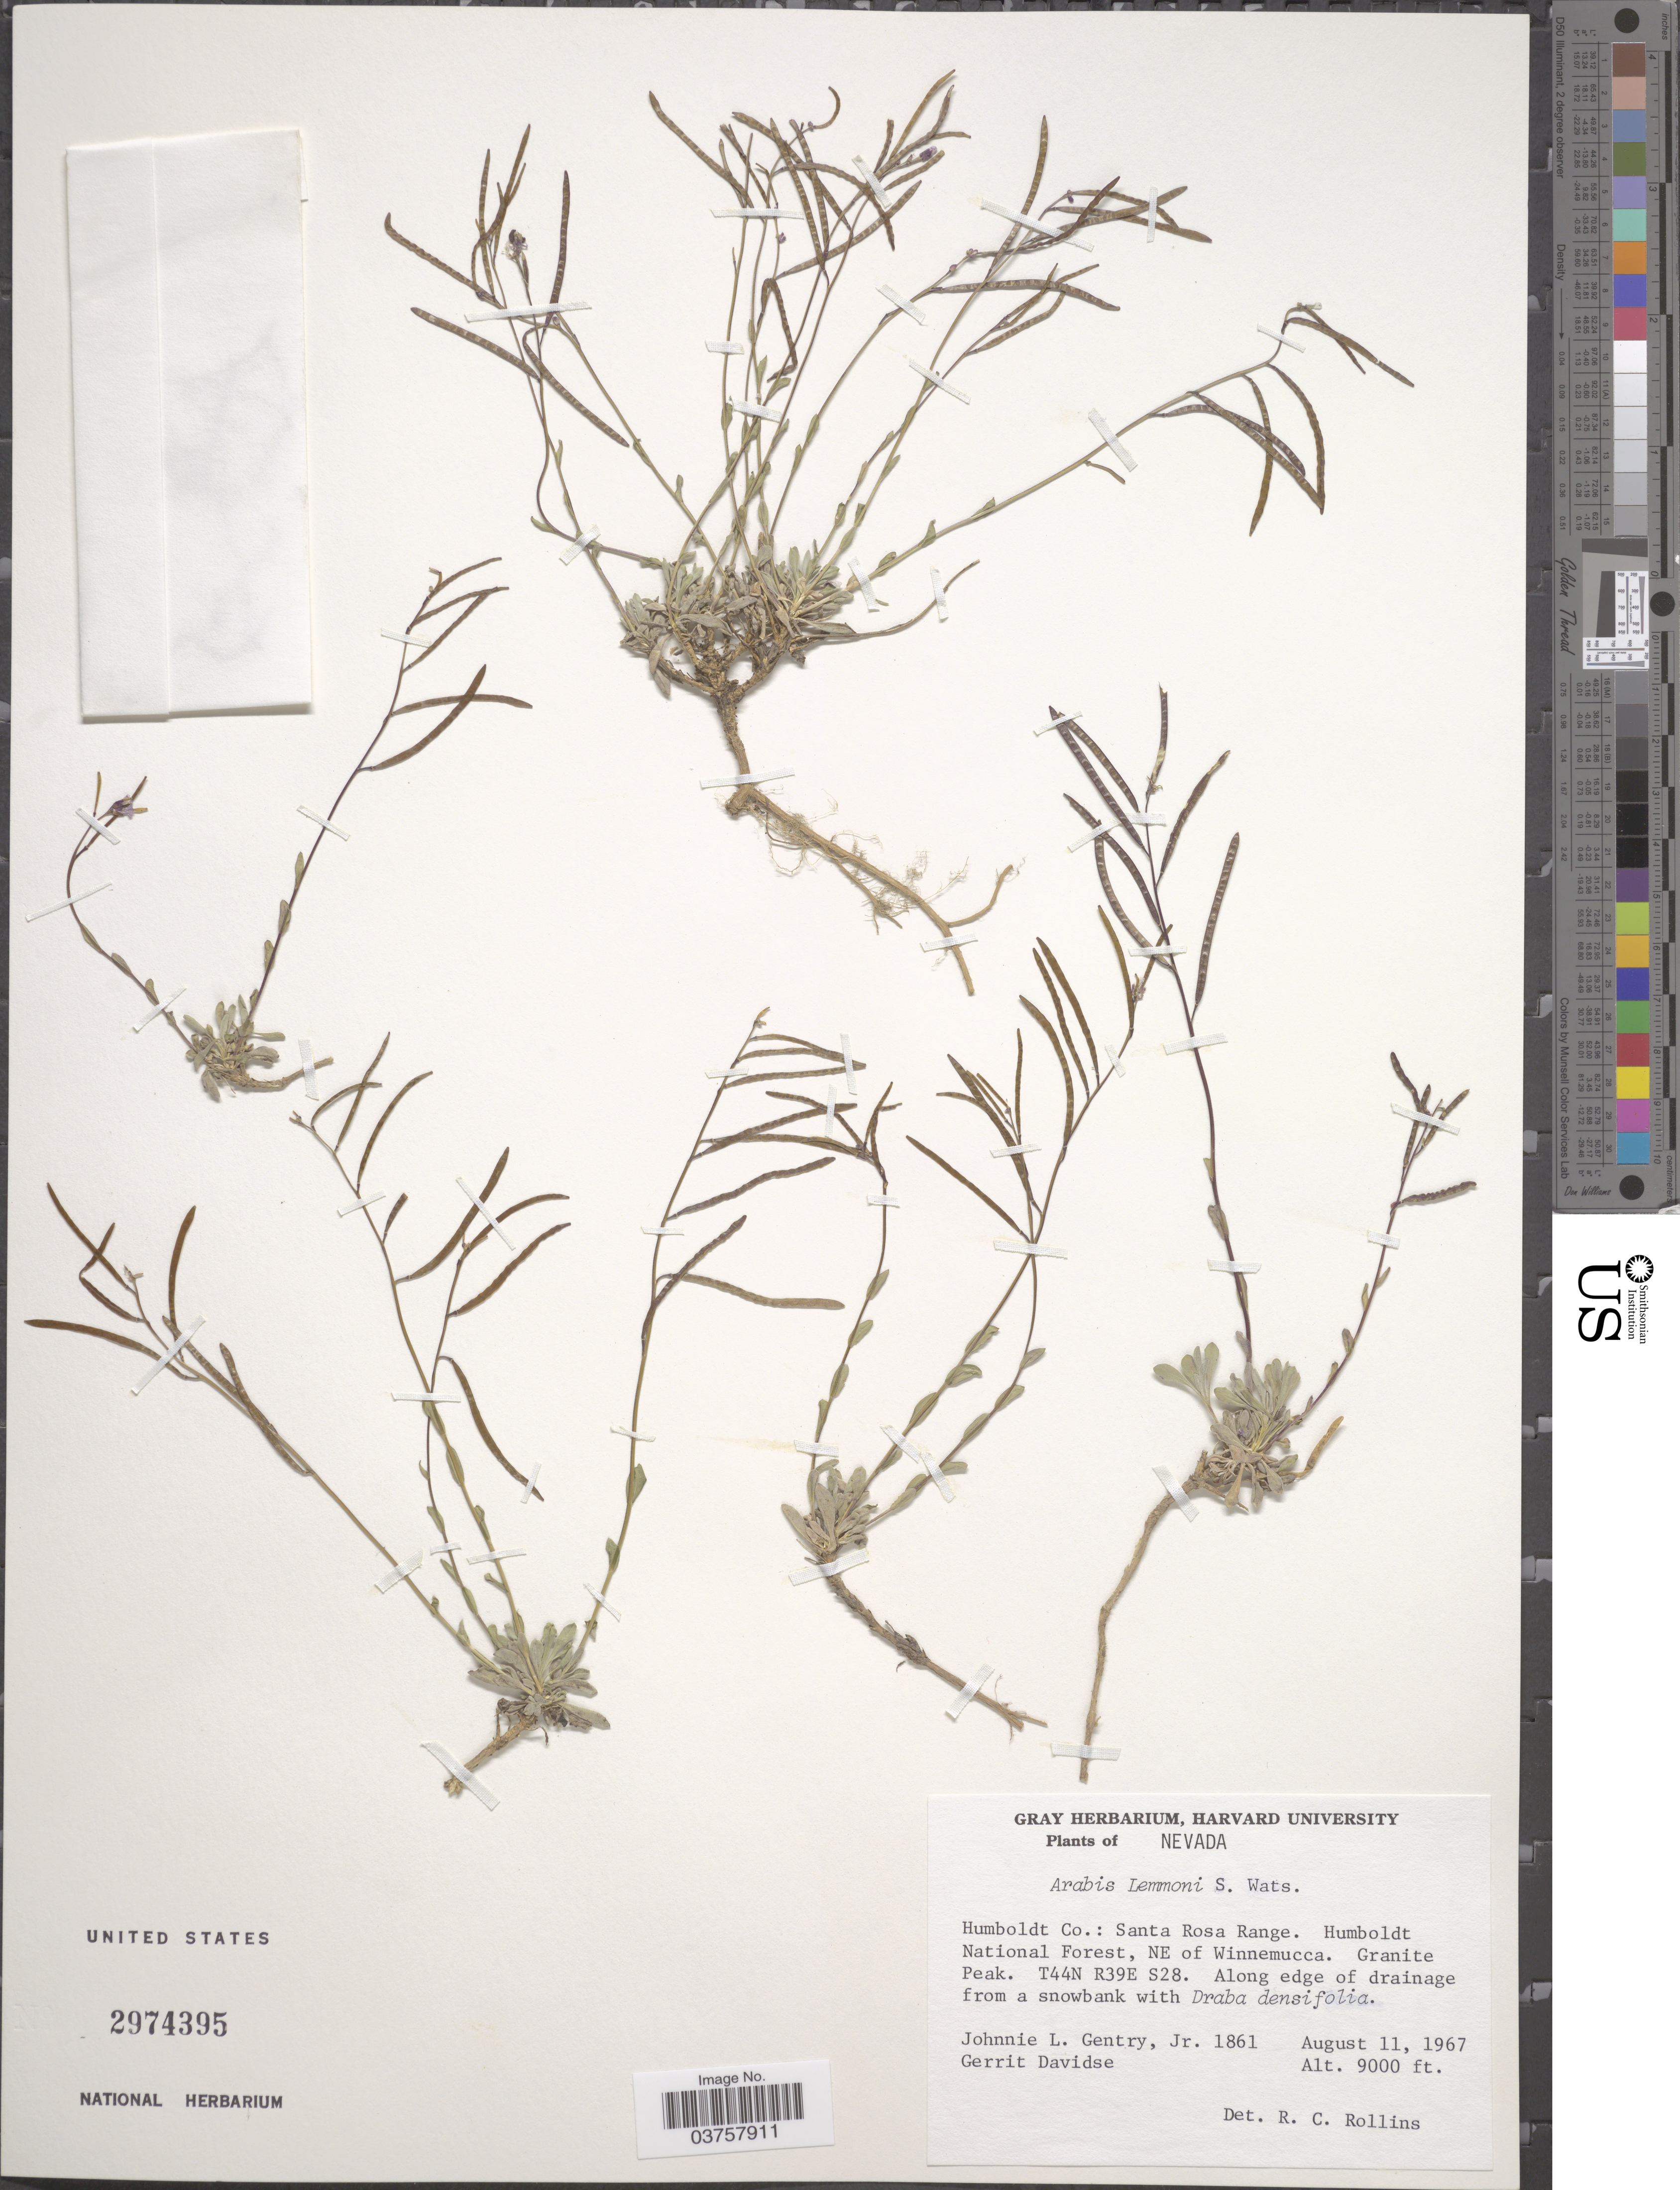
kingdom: Plantae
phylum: Tracheophyta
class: Magnoliopsida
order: Brassicales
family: Brassicaceae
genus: Arabis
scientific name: Arabis lemmonii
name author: S. Watson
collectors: J. L. Gentry & G. Davidse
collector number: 1861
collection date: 1967-08-11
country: United States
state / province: Nevada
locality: Humboldt Co.: Santa Rosa Range. Humboldt National Forest, NE of Winnemucca. Granite Peak. T44N R39E S28.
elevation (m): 2743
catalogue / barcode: US 2974395